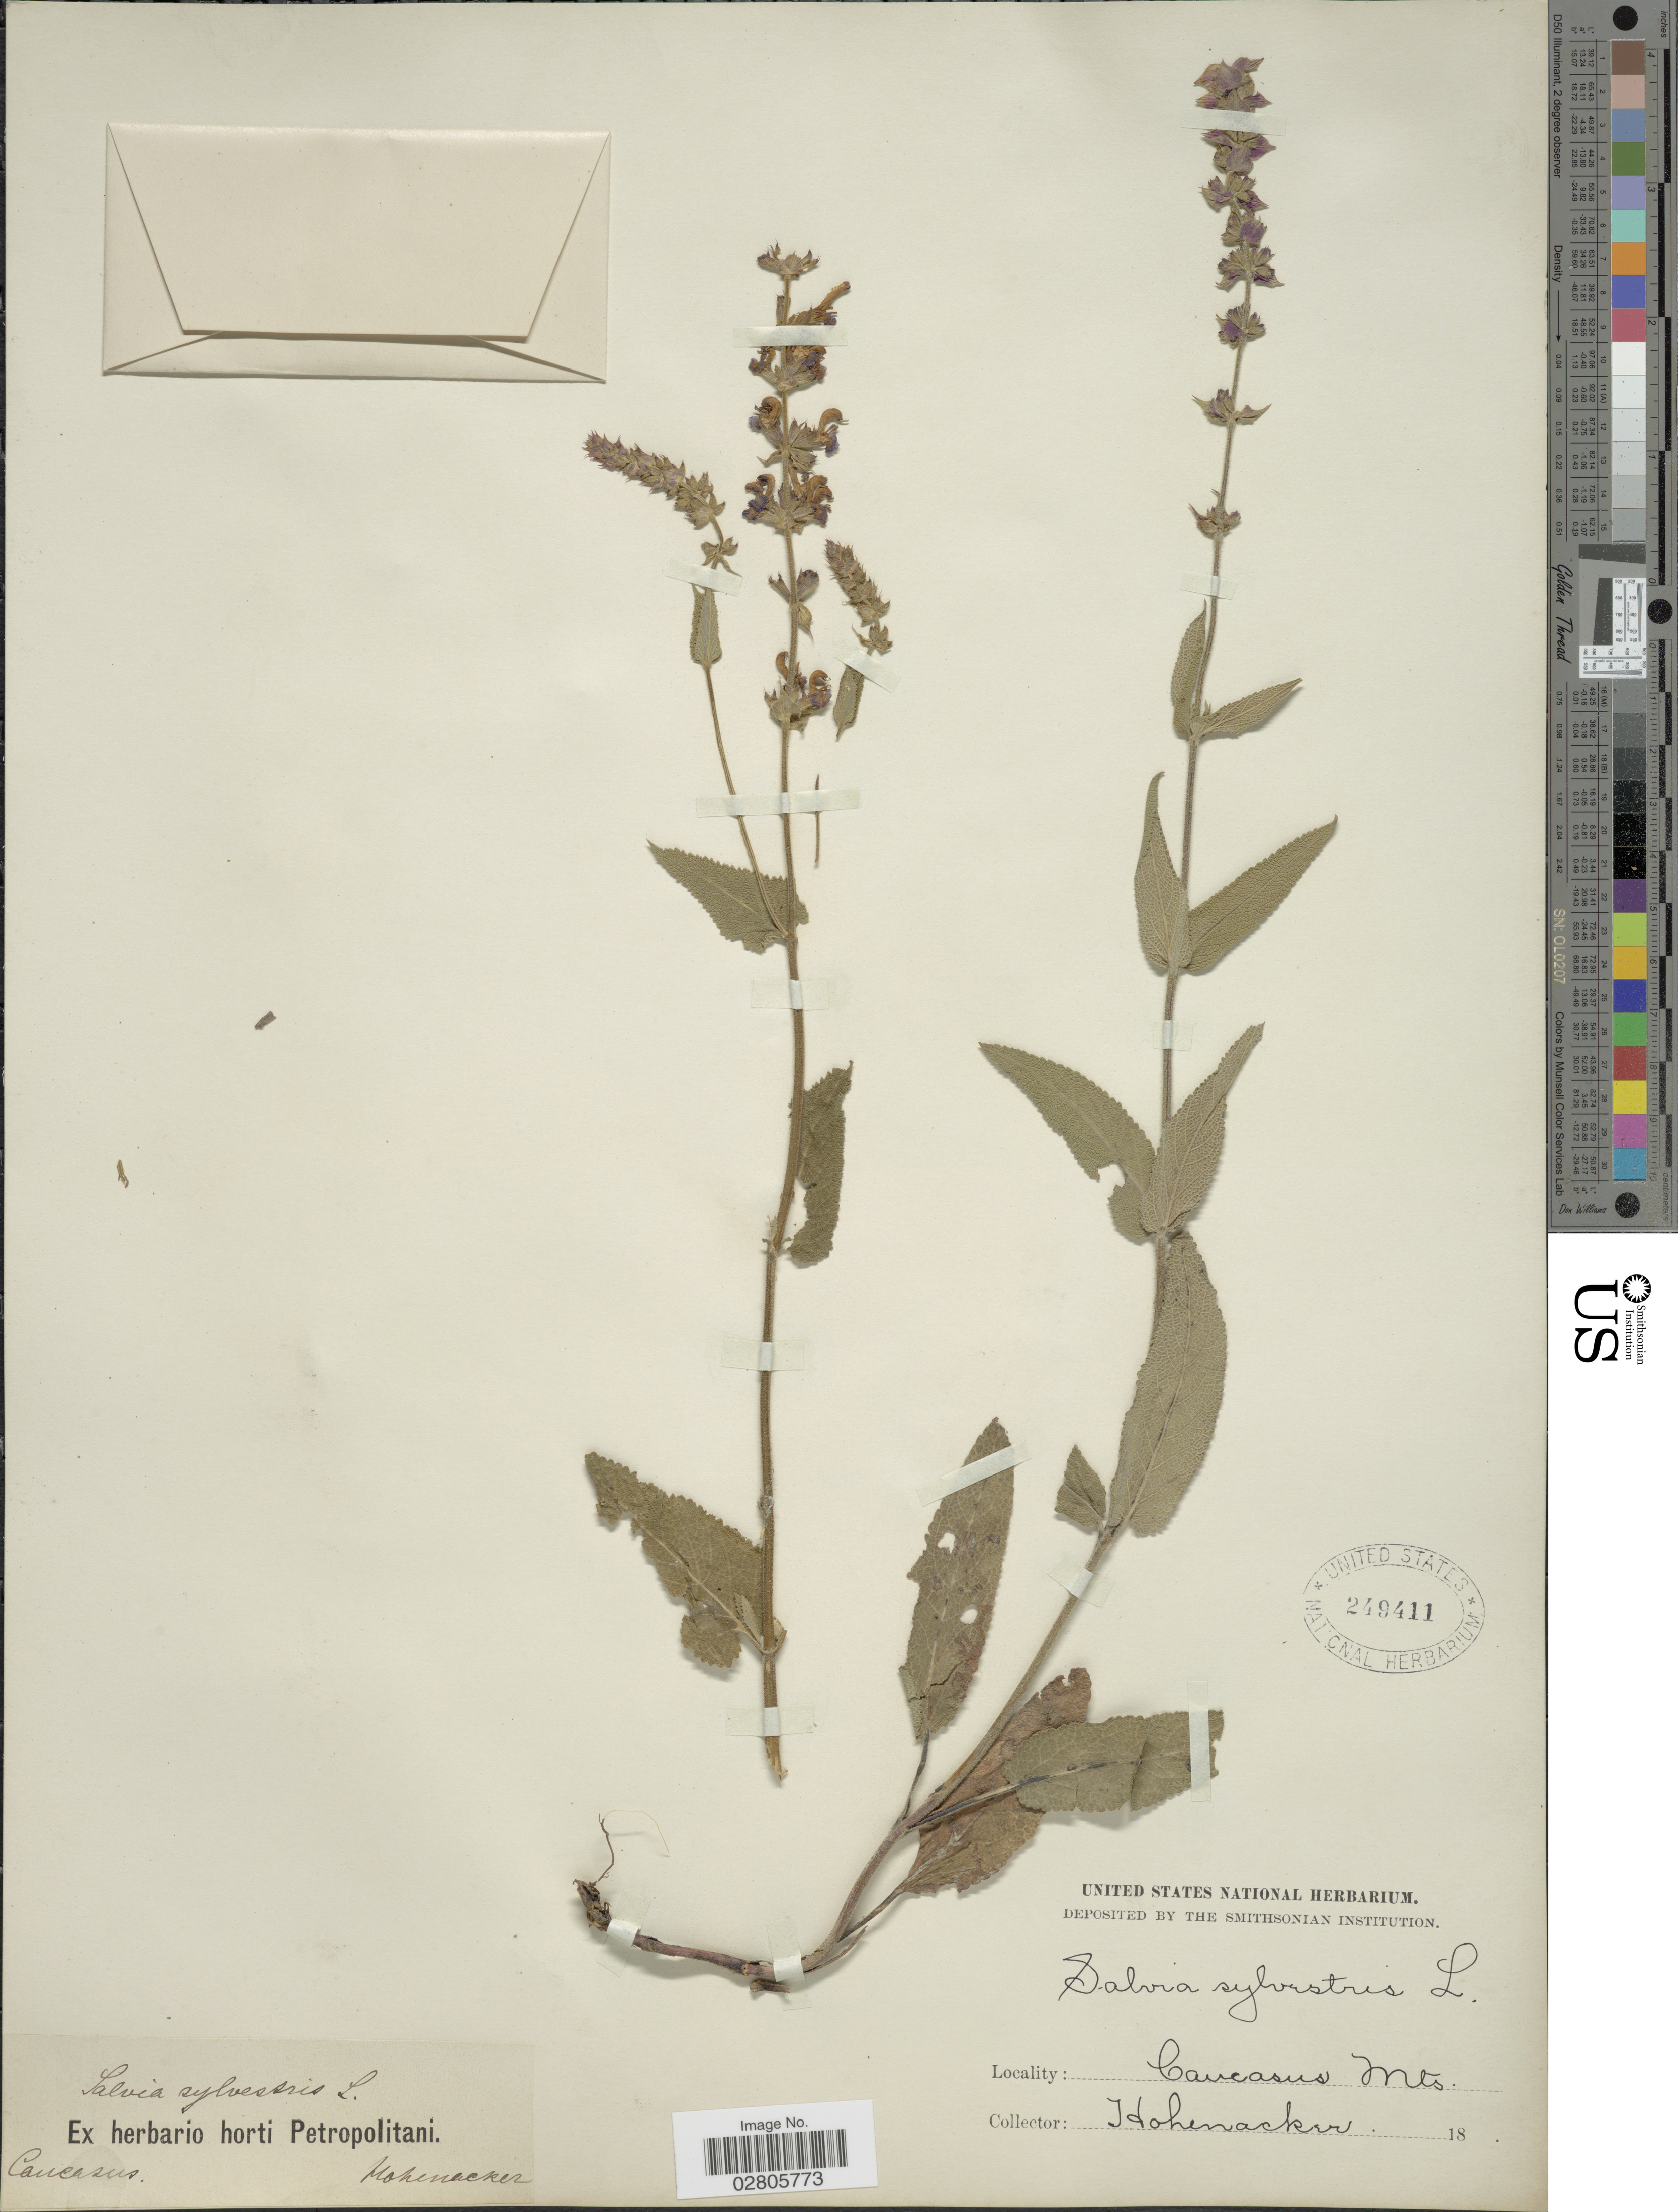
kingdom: Plantae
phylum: Tracheophyta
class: Magnoliopsida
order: Lamiales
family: Lamiaceae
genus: Salvia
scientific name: Salvia sylvestris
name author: L.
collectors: Hohenacker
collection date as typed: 18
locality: Caucasus. Caucasus Mts.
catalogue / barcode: US 249411